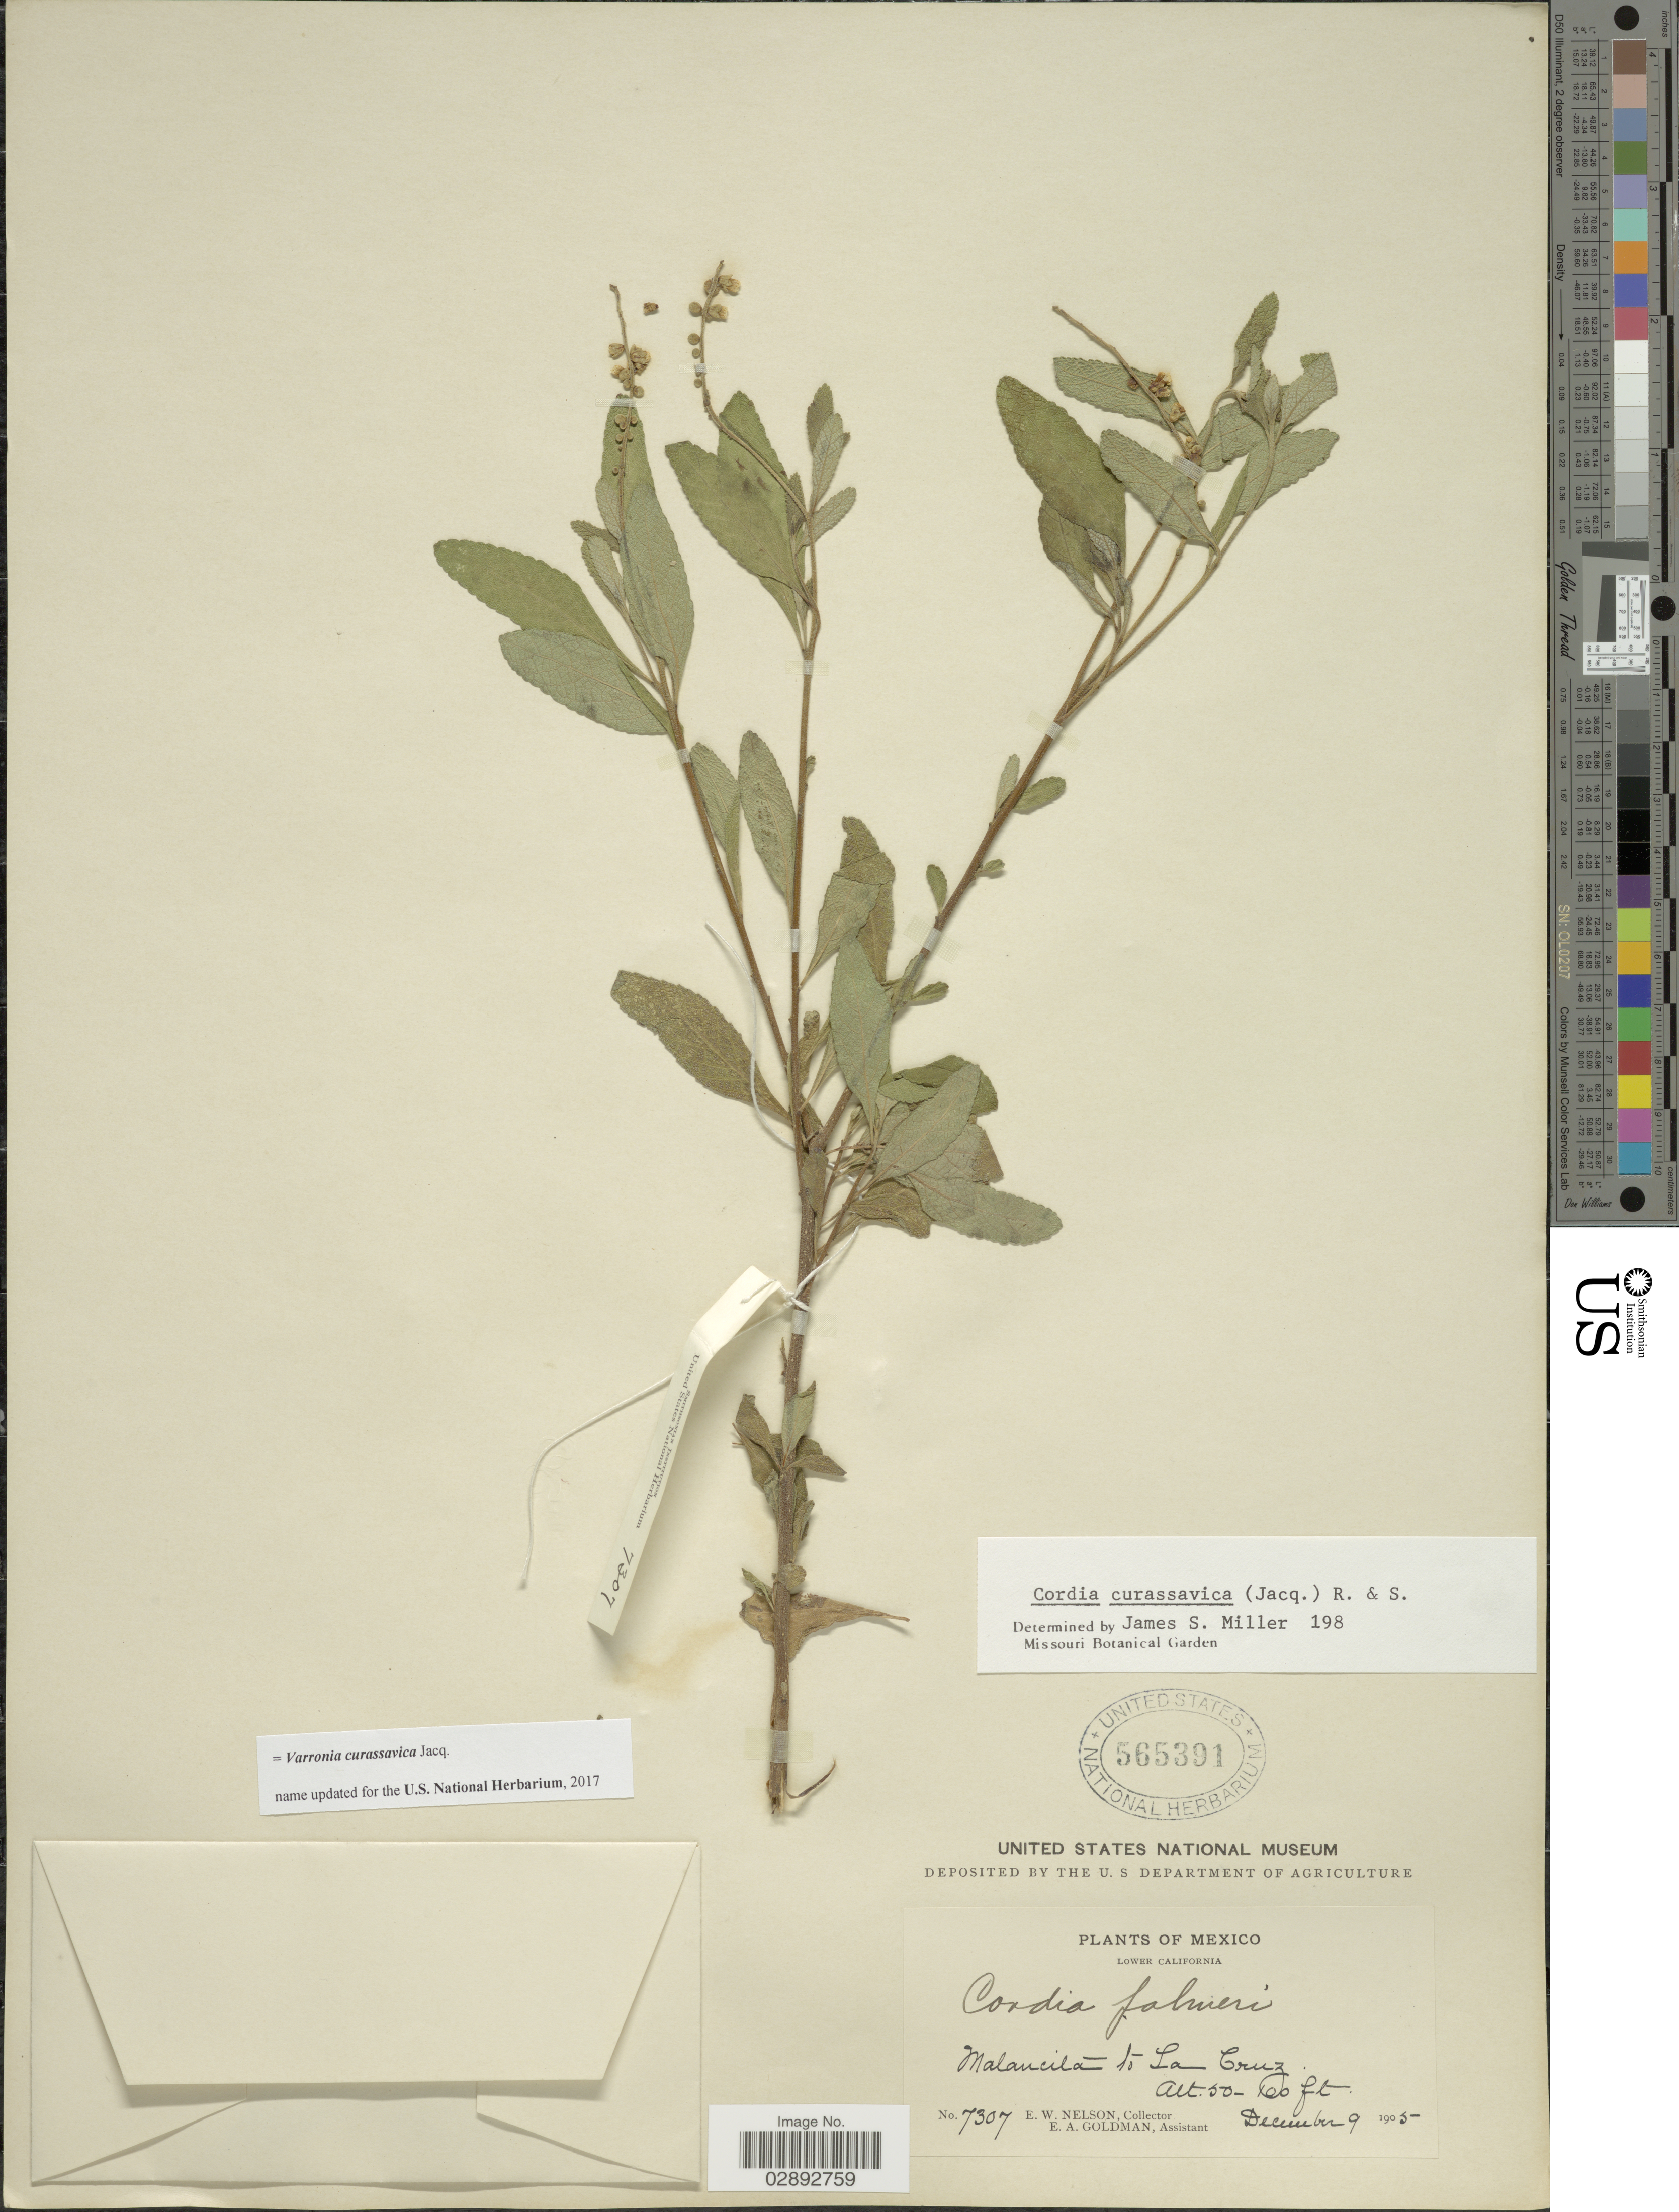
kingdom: Plantae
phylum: Tracheophyta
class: Magnoliopsida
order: Boraginales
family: Cordiaceae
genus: Varronia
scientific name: Varronia curassavica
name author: Jacq.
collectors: E. W. Nelson & E. A. Goldman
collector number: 7307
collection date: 1905-12-09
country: Mexico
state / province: Baja California Sur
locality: Lower California. Malancita to La Cruz.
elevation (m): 15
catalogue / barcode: US 565391